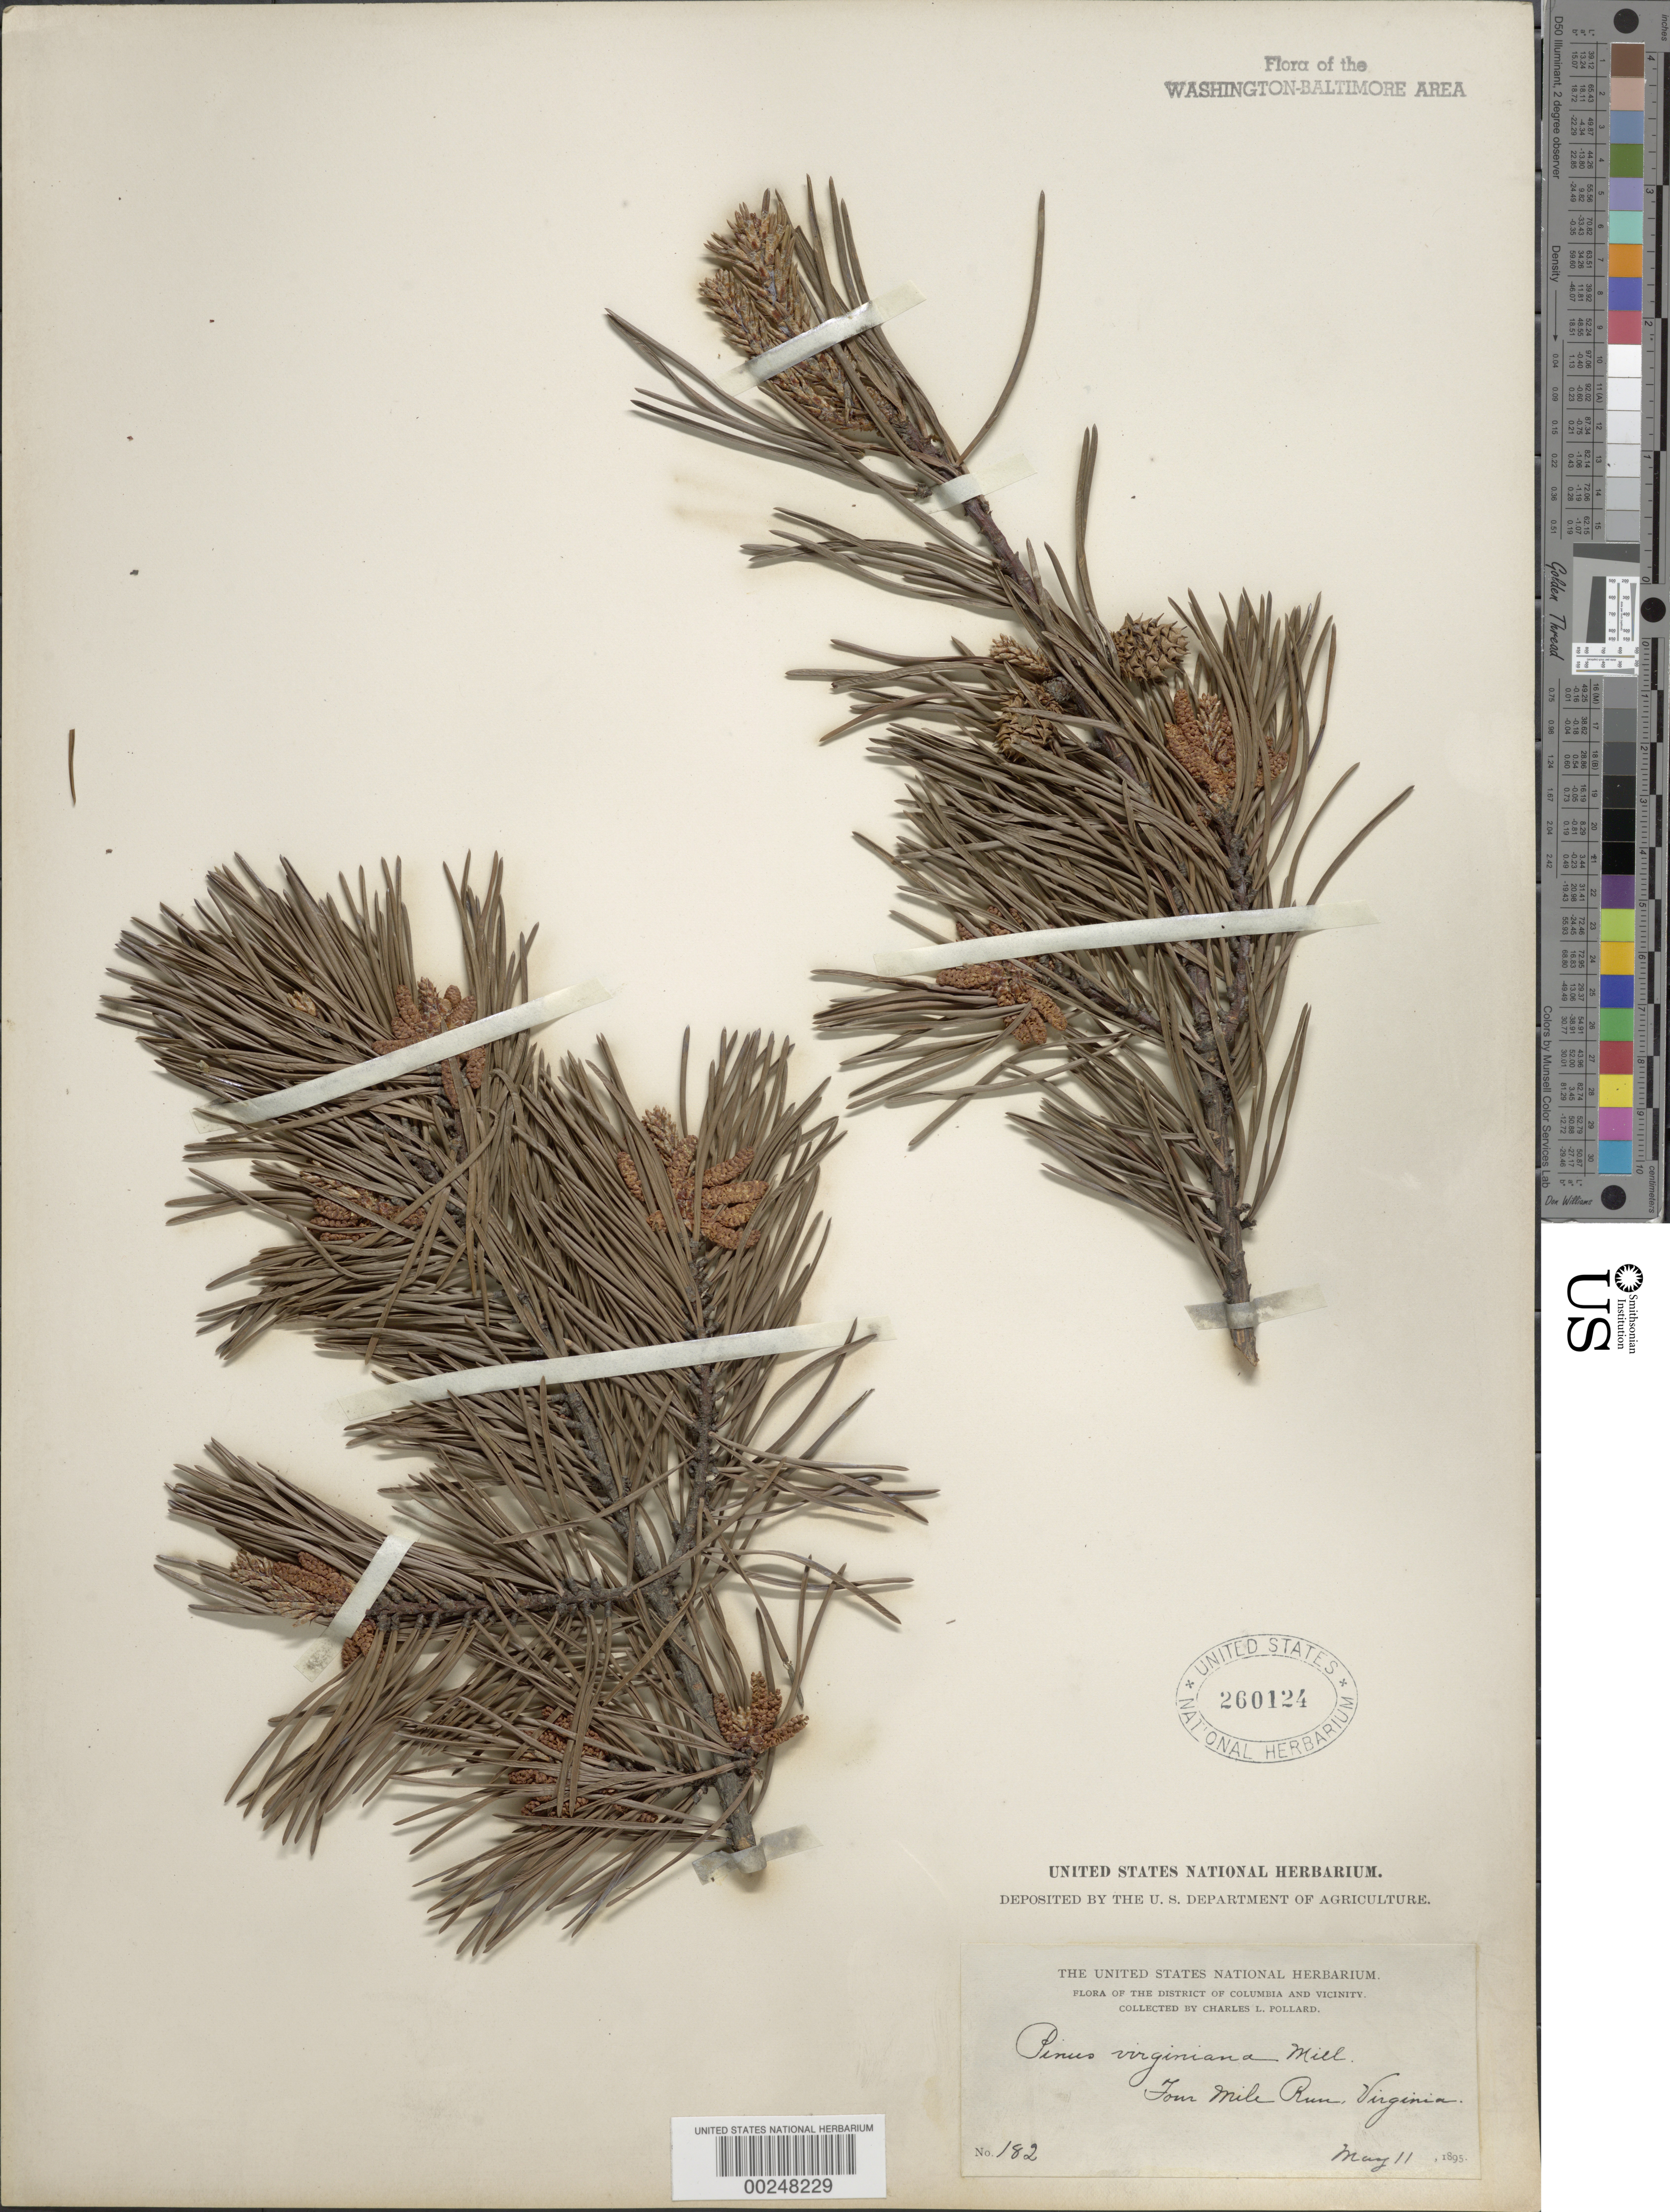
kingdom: Plantae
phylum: Tracheophyta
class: Pinopsida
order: Pinales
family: Pinaceae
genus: Pinus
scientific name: Pinus virginiana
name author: Mill.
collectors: C. L. Pollard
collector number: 182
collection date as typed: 11 May 1895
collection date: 1895-05-11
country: United States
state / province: Virginia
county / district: Arlington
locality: Four Mile Run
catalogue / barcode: US 260124